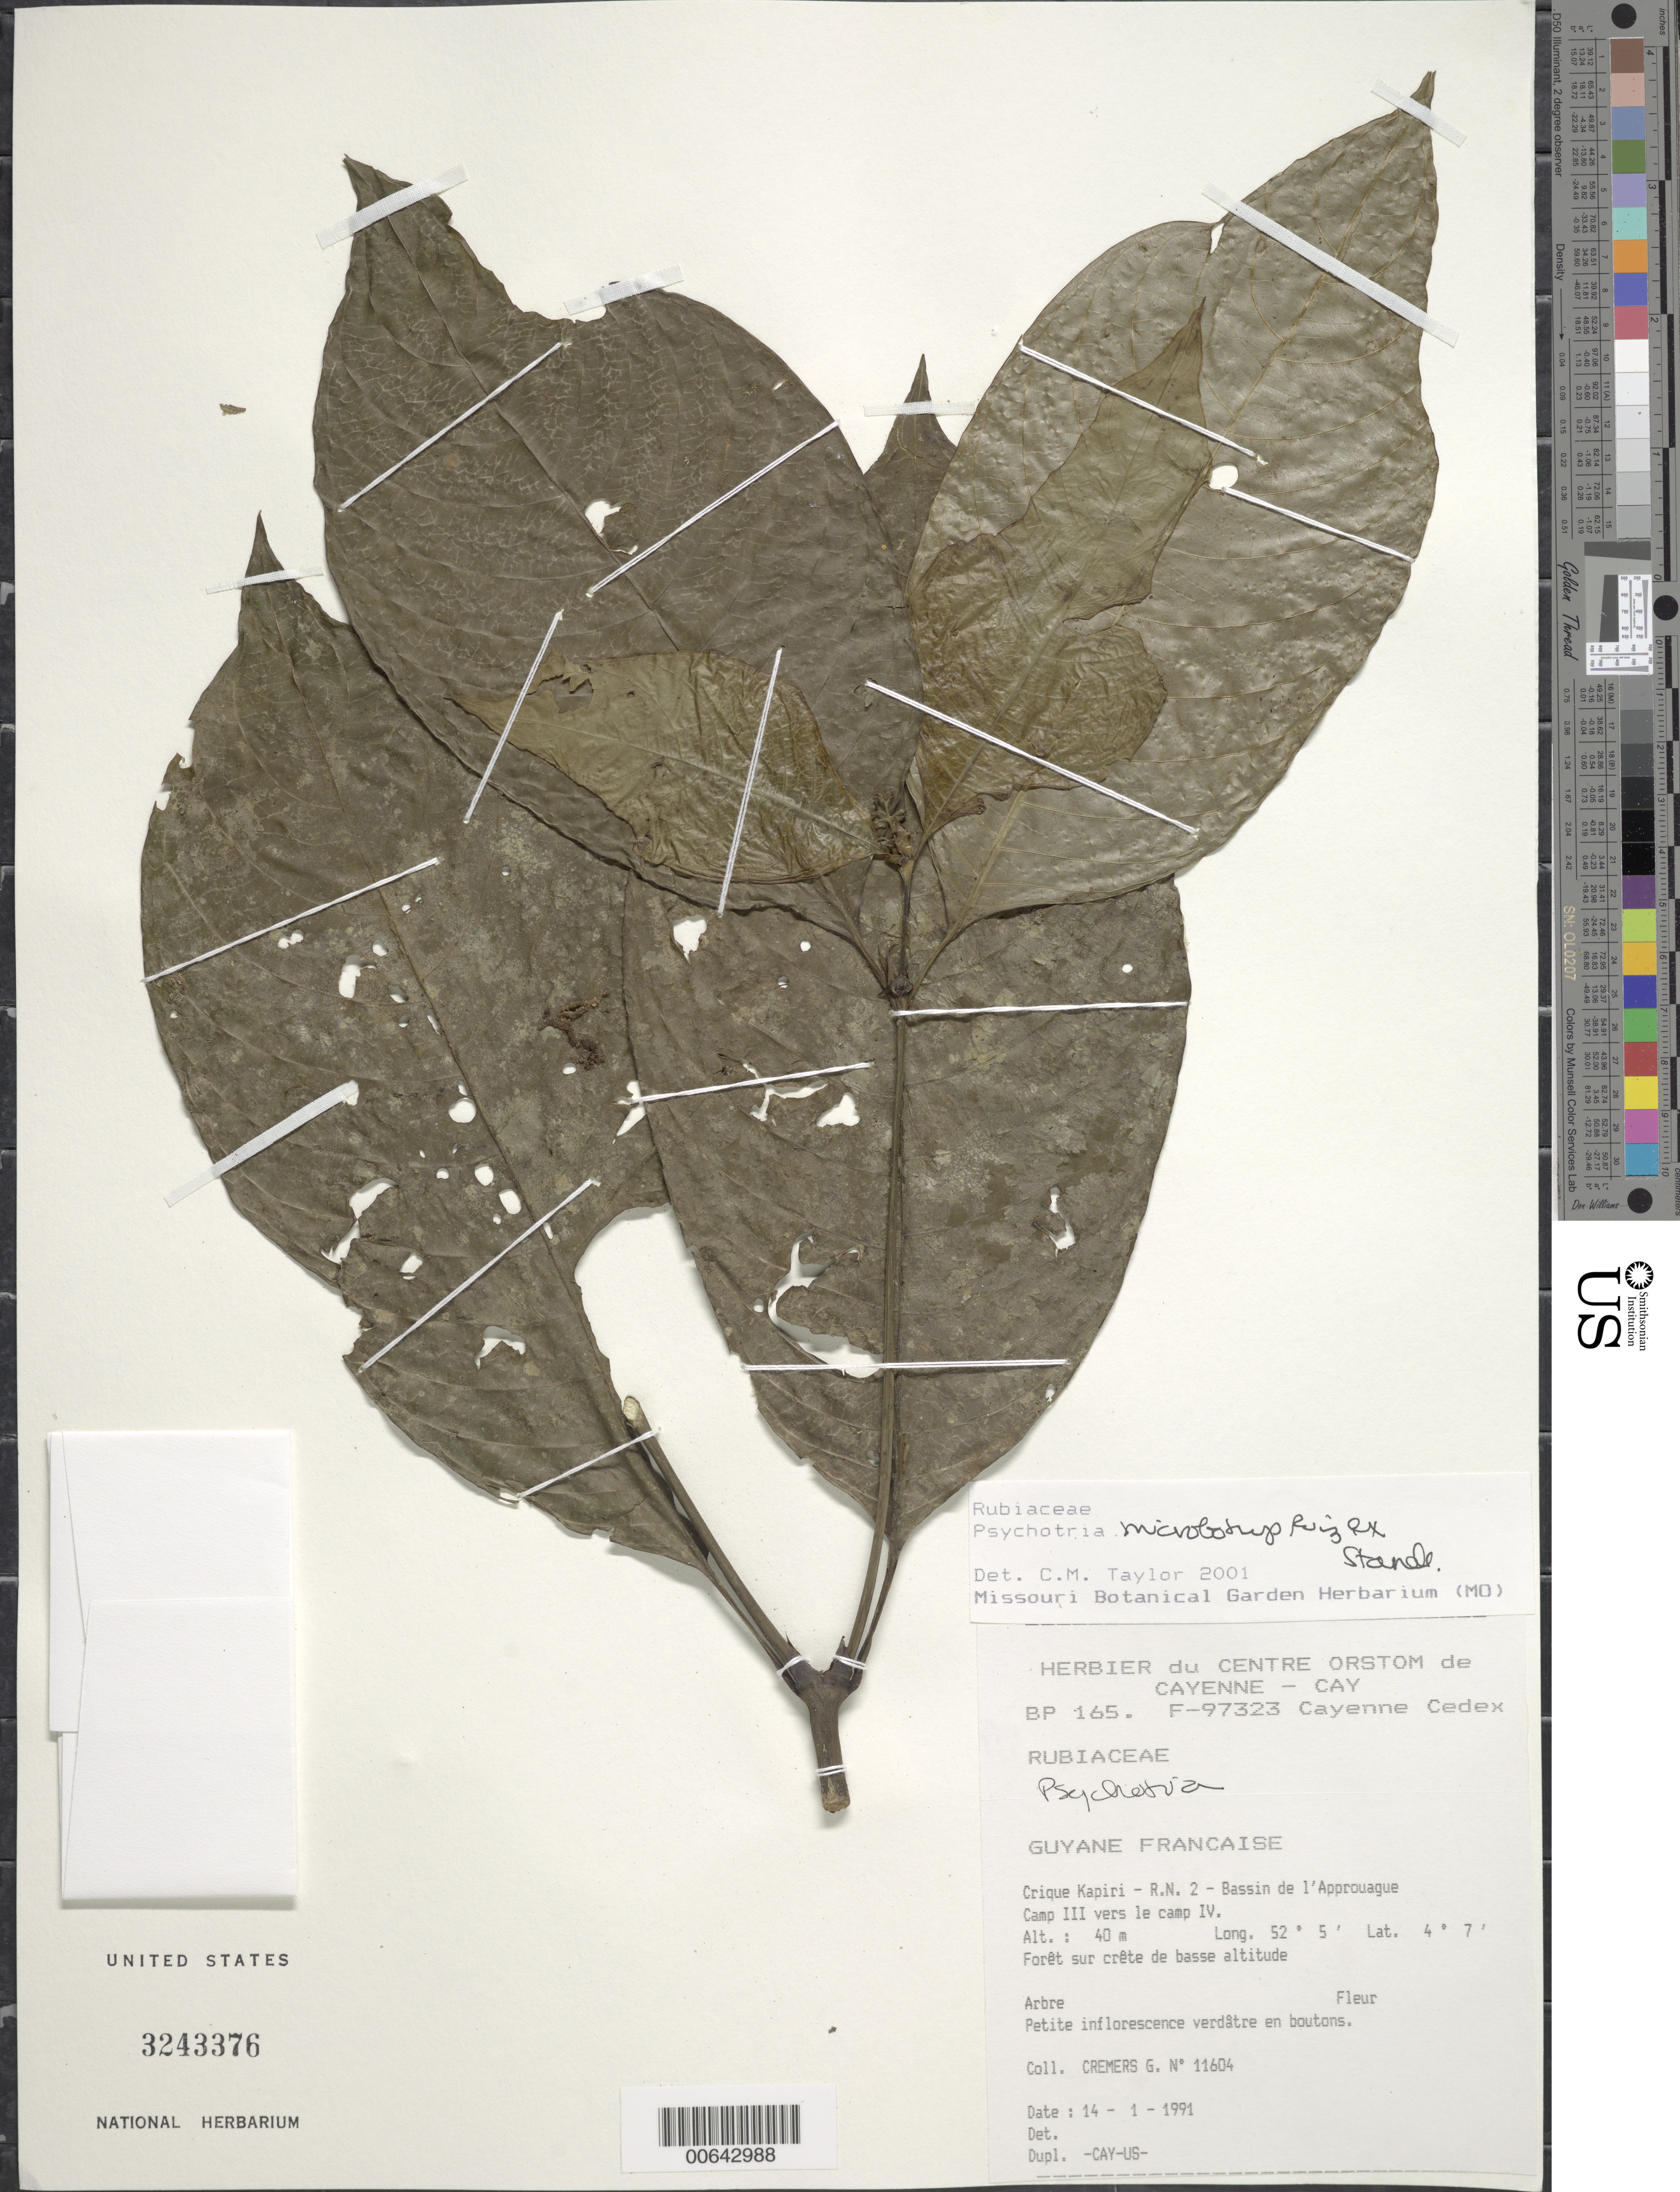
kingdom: Plantae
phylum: Tracheophyta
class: Magnoliopsida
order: Gentianales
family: Rubiaceae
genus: Palicourea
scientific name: Palicourea microbotrys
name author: (Ruiz ex Standl.) Delprete & J.H. Kirkbr.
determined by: Kirkbride, J. H., Jr.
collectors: G. Cremers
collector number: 11604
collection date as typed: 14-Jan-91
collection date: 1991-01-14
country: French Guiana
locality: Crique Kapiri, R.N. 2, Bassin de l'Approuague; Camp III vers le camp IV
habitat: Forest on low ridge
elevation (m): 40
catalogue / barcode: US 3243376